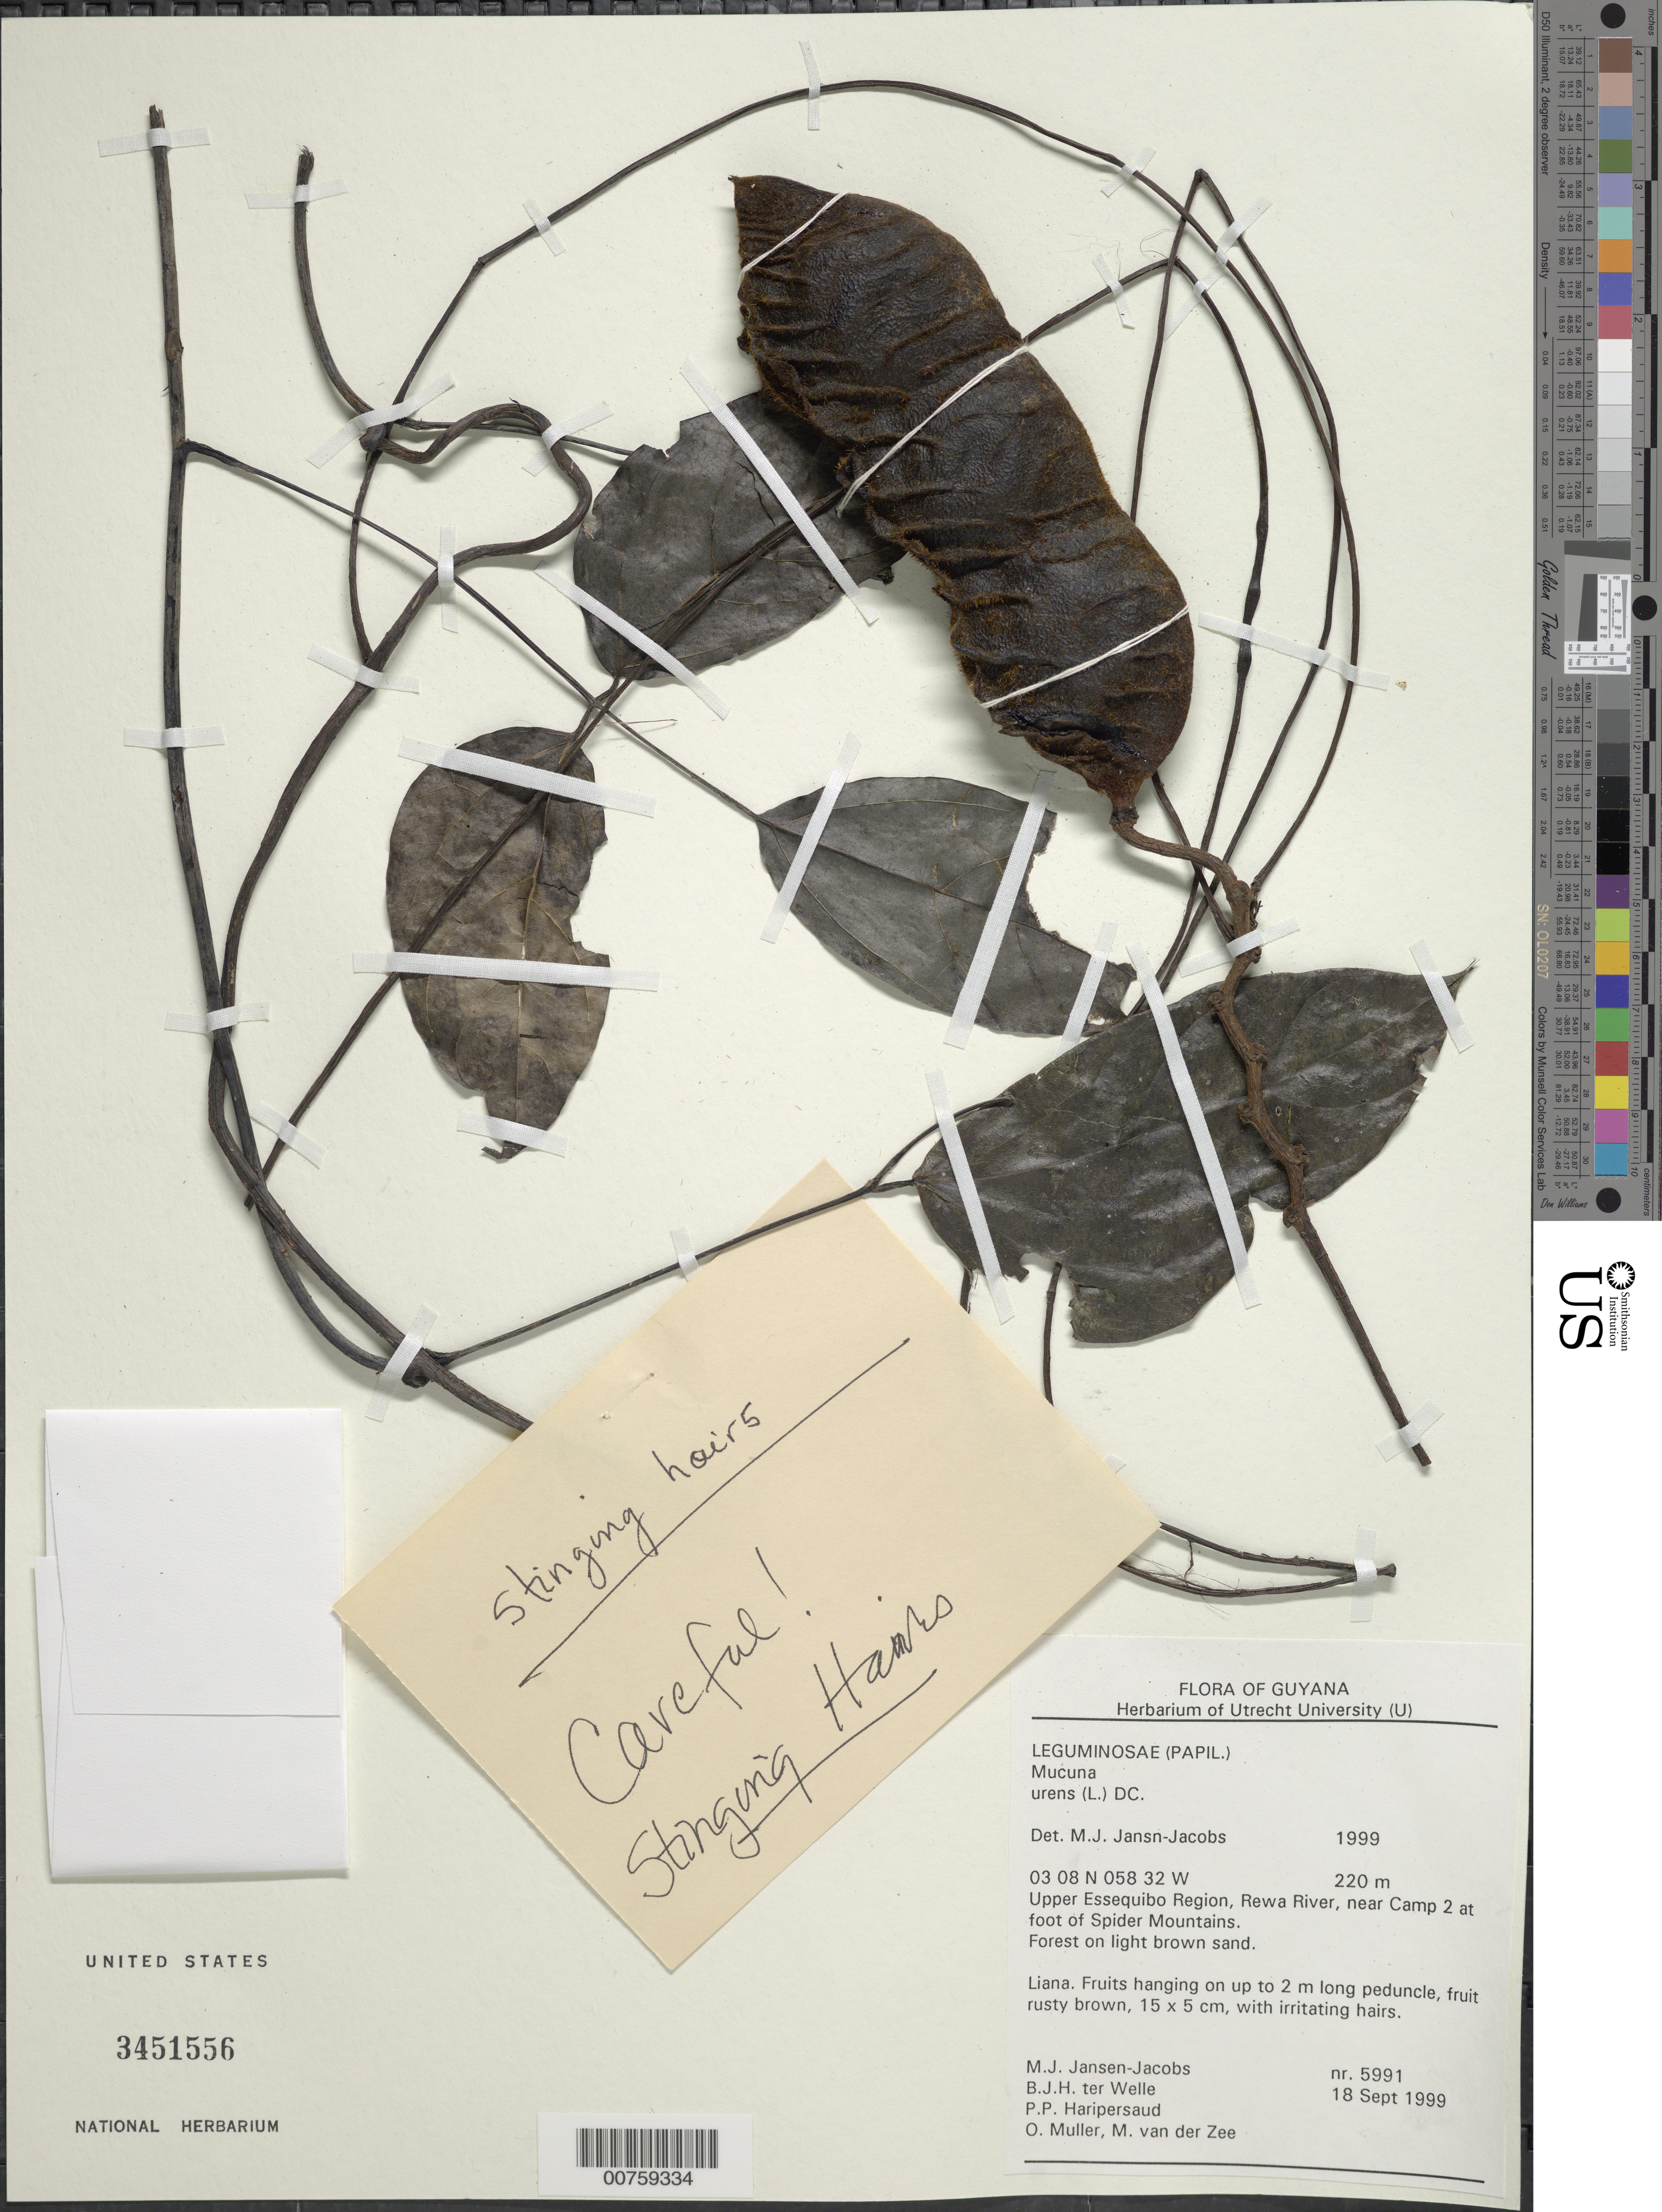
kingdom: Plantae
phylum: Tracheophyta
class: Magnoliopsida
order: Fabales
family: Fabaceae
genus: Mucuna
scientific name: Mucuna urens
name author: (L.) Medik.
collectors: M. J. Jansen-Jacobs, B. Welle, P. Haripersaud, O. Muller & M. van der Zee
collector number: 5991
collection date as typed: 18-Sep-99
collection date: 1999-09-18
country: Guyana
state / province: U. Takutu-U. Essequibo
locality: Rewa River, at foot of Spider Mts., near camp 2, Upper Essequibo Region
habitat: Forest on light brown sand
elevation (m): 220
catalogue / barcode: US 3451556